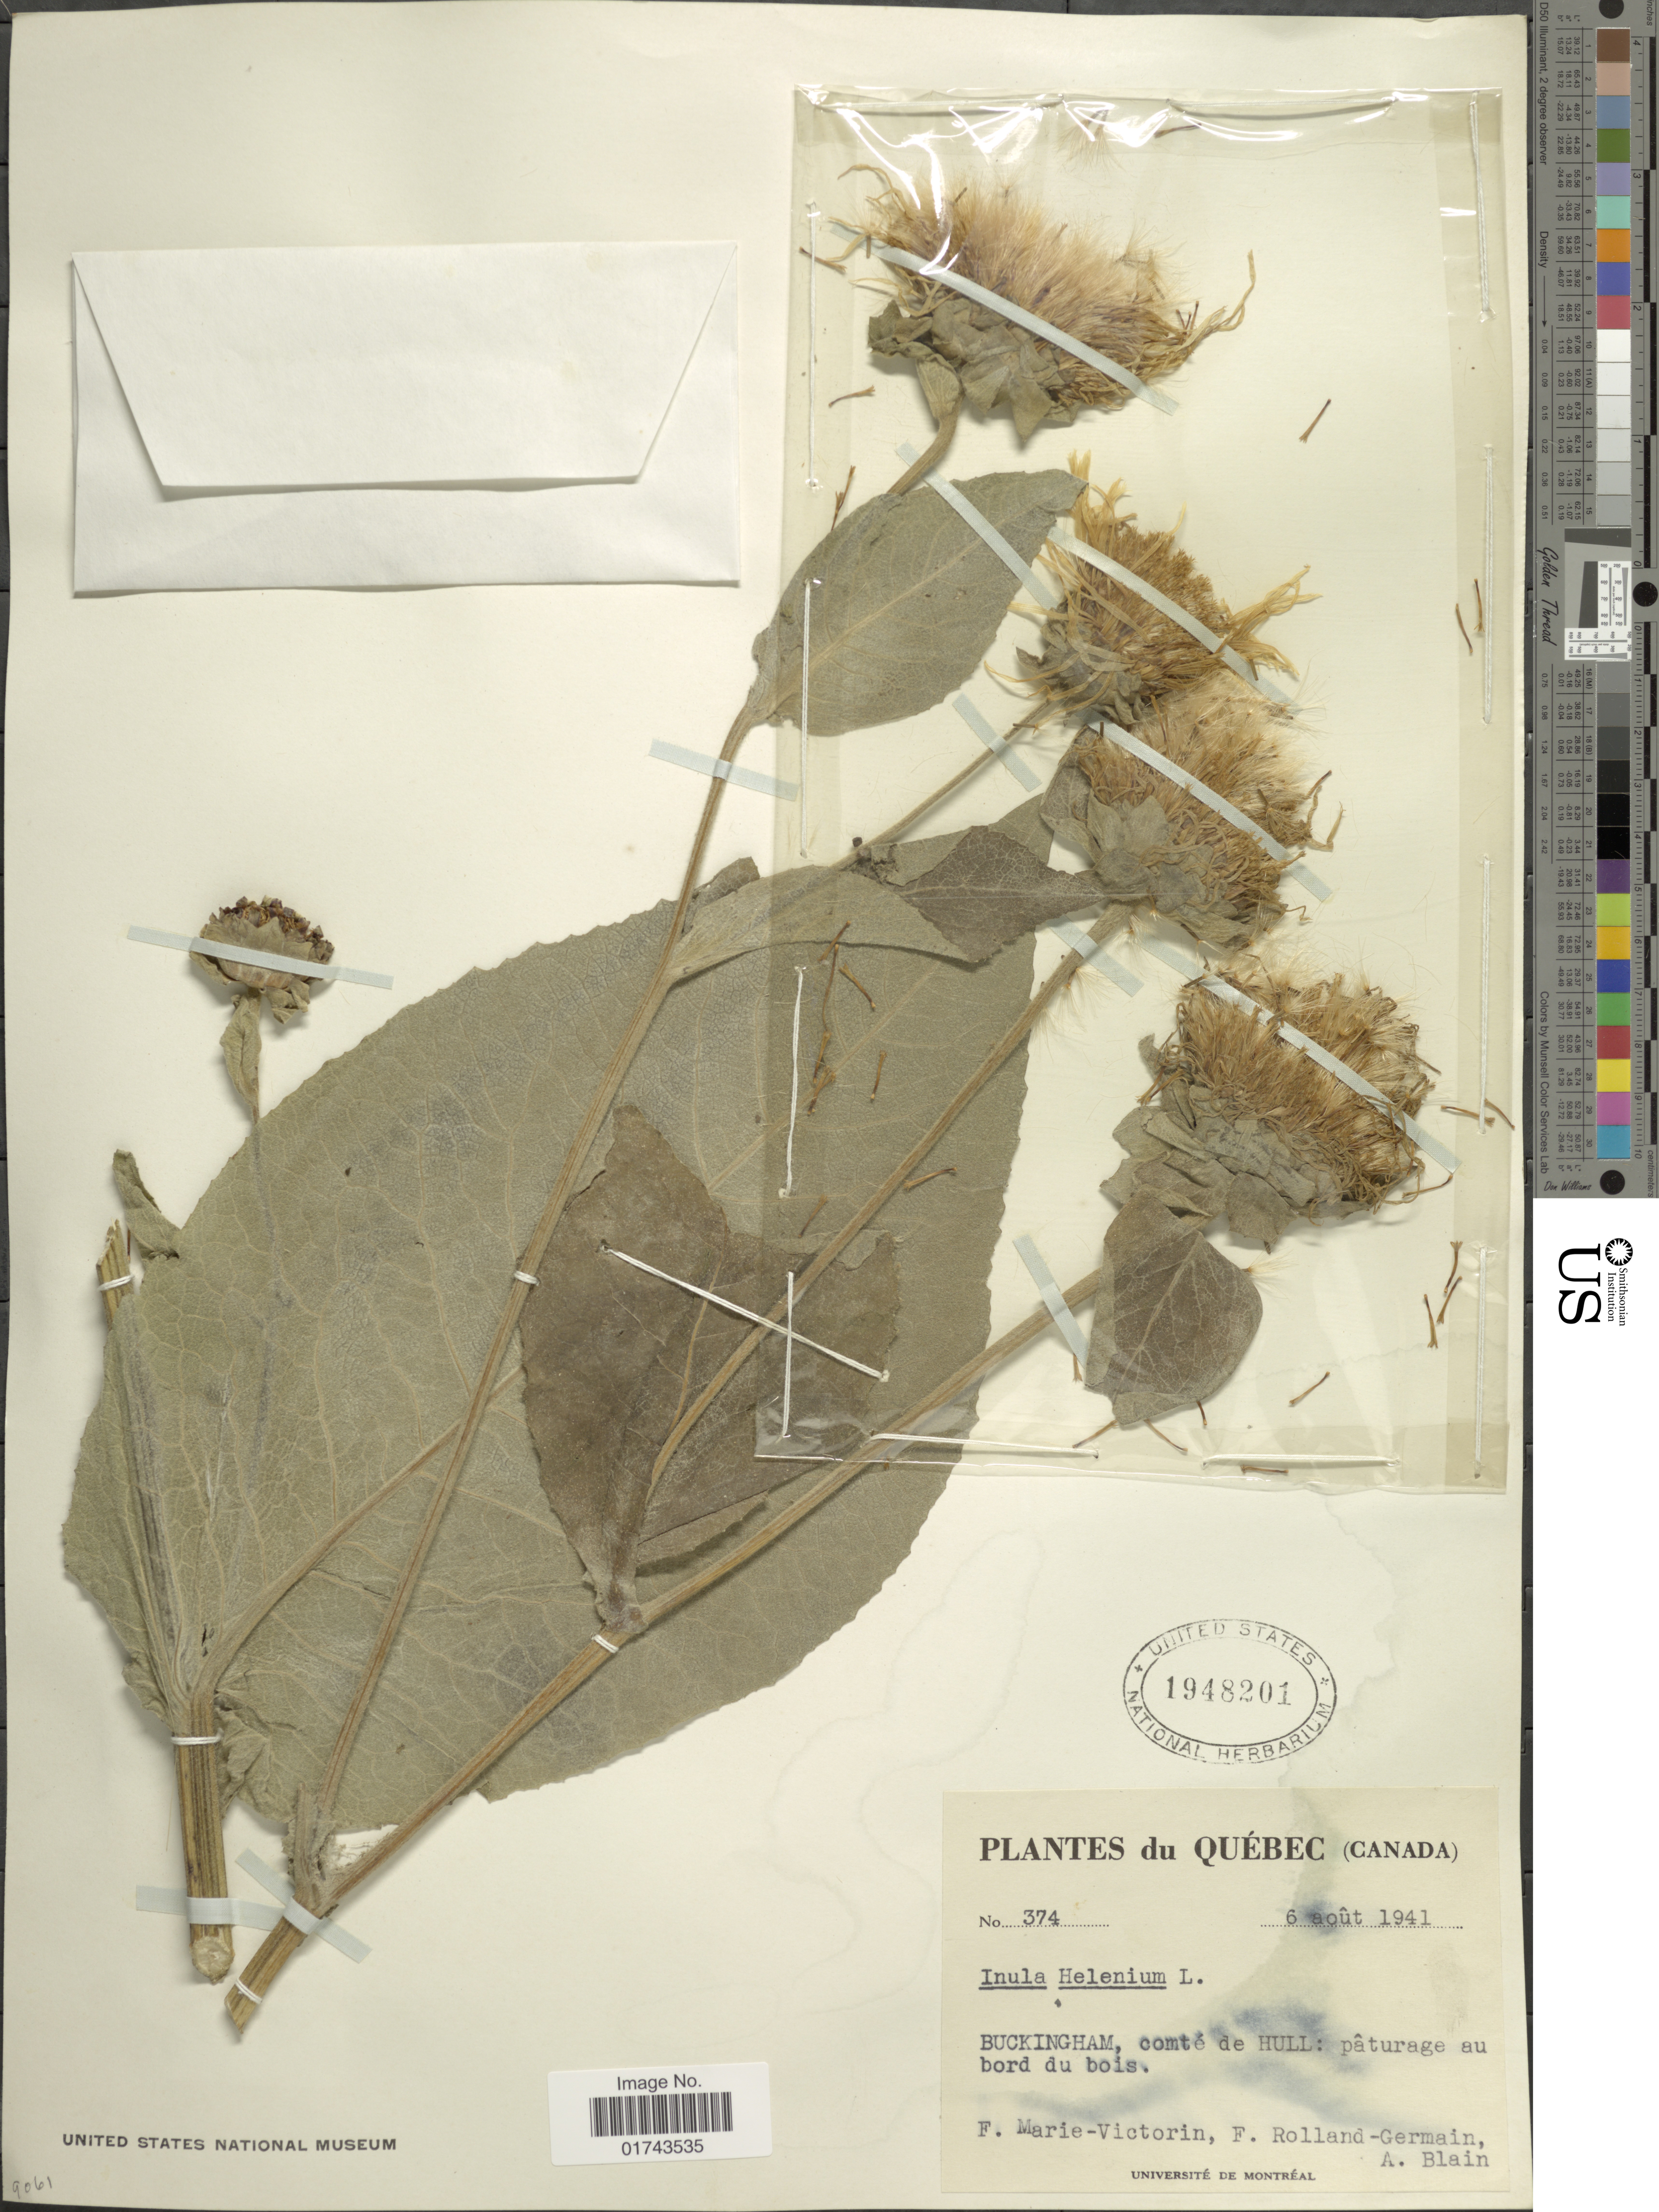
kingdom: Plantae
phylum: Tracheophyta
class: Magnoliopsida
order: Asterales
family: Asteraceae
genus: Inula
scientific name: Inula helenium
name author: L.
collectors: F. Marie-Victorin, Rolland-Germain & A. Blain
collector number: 374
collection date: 1941-08-06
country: Canada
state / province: Quebec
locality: Buckingham, comte de Hull: Paturage au bord du bois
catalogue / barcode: US 1948201